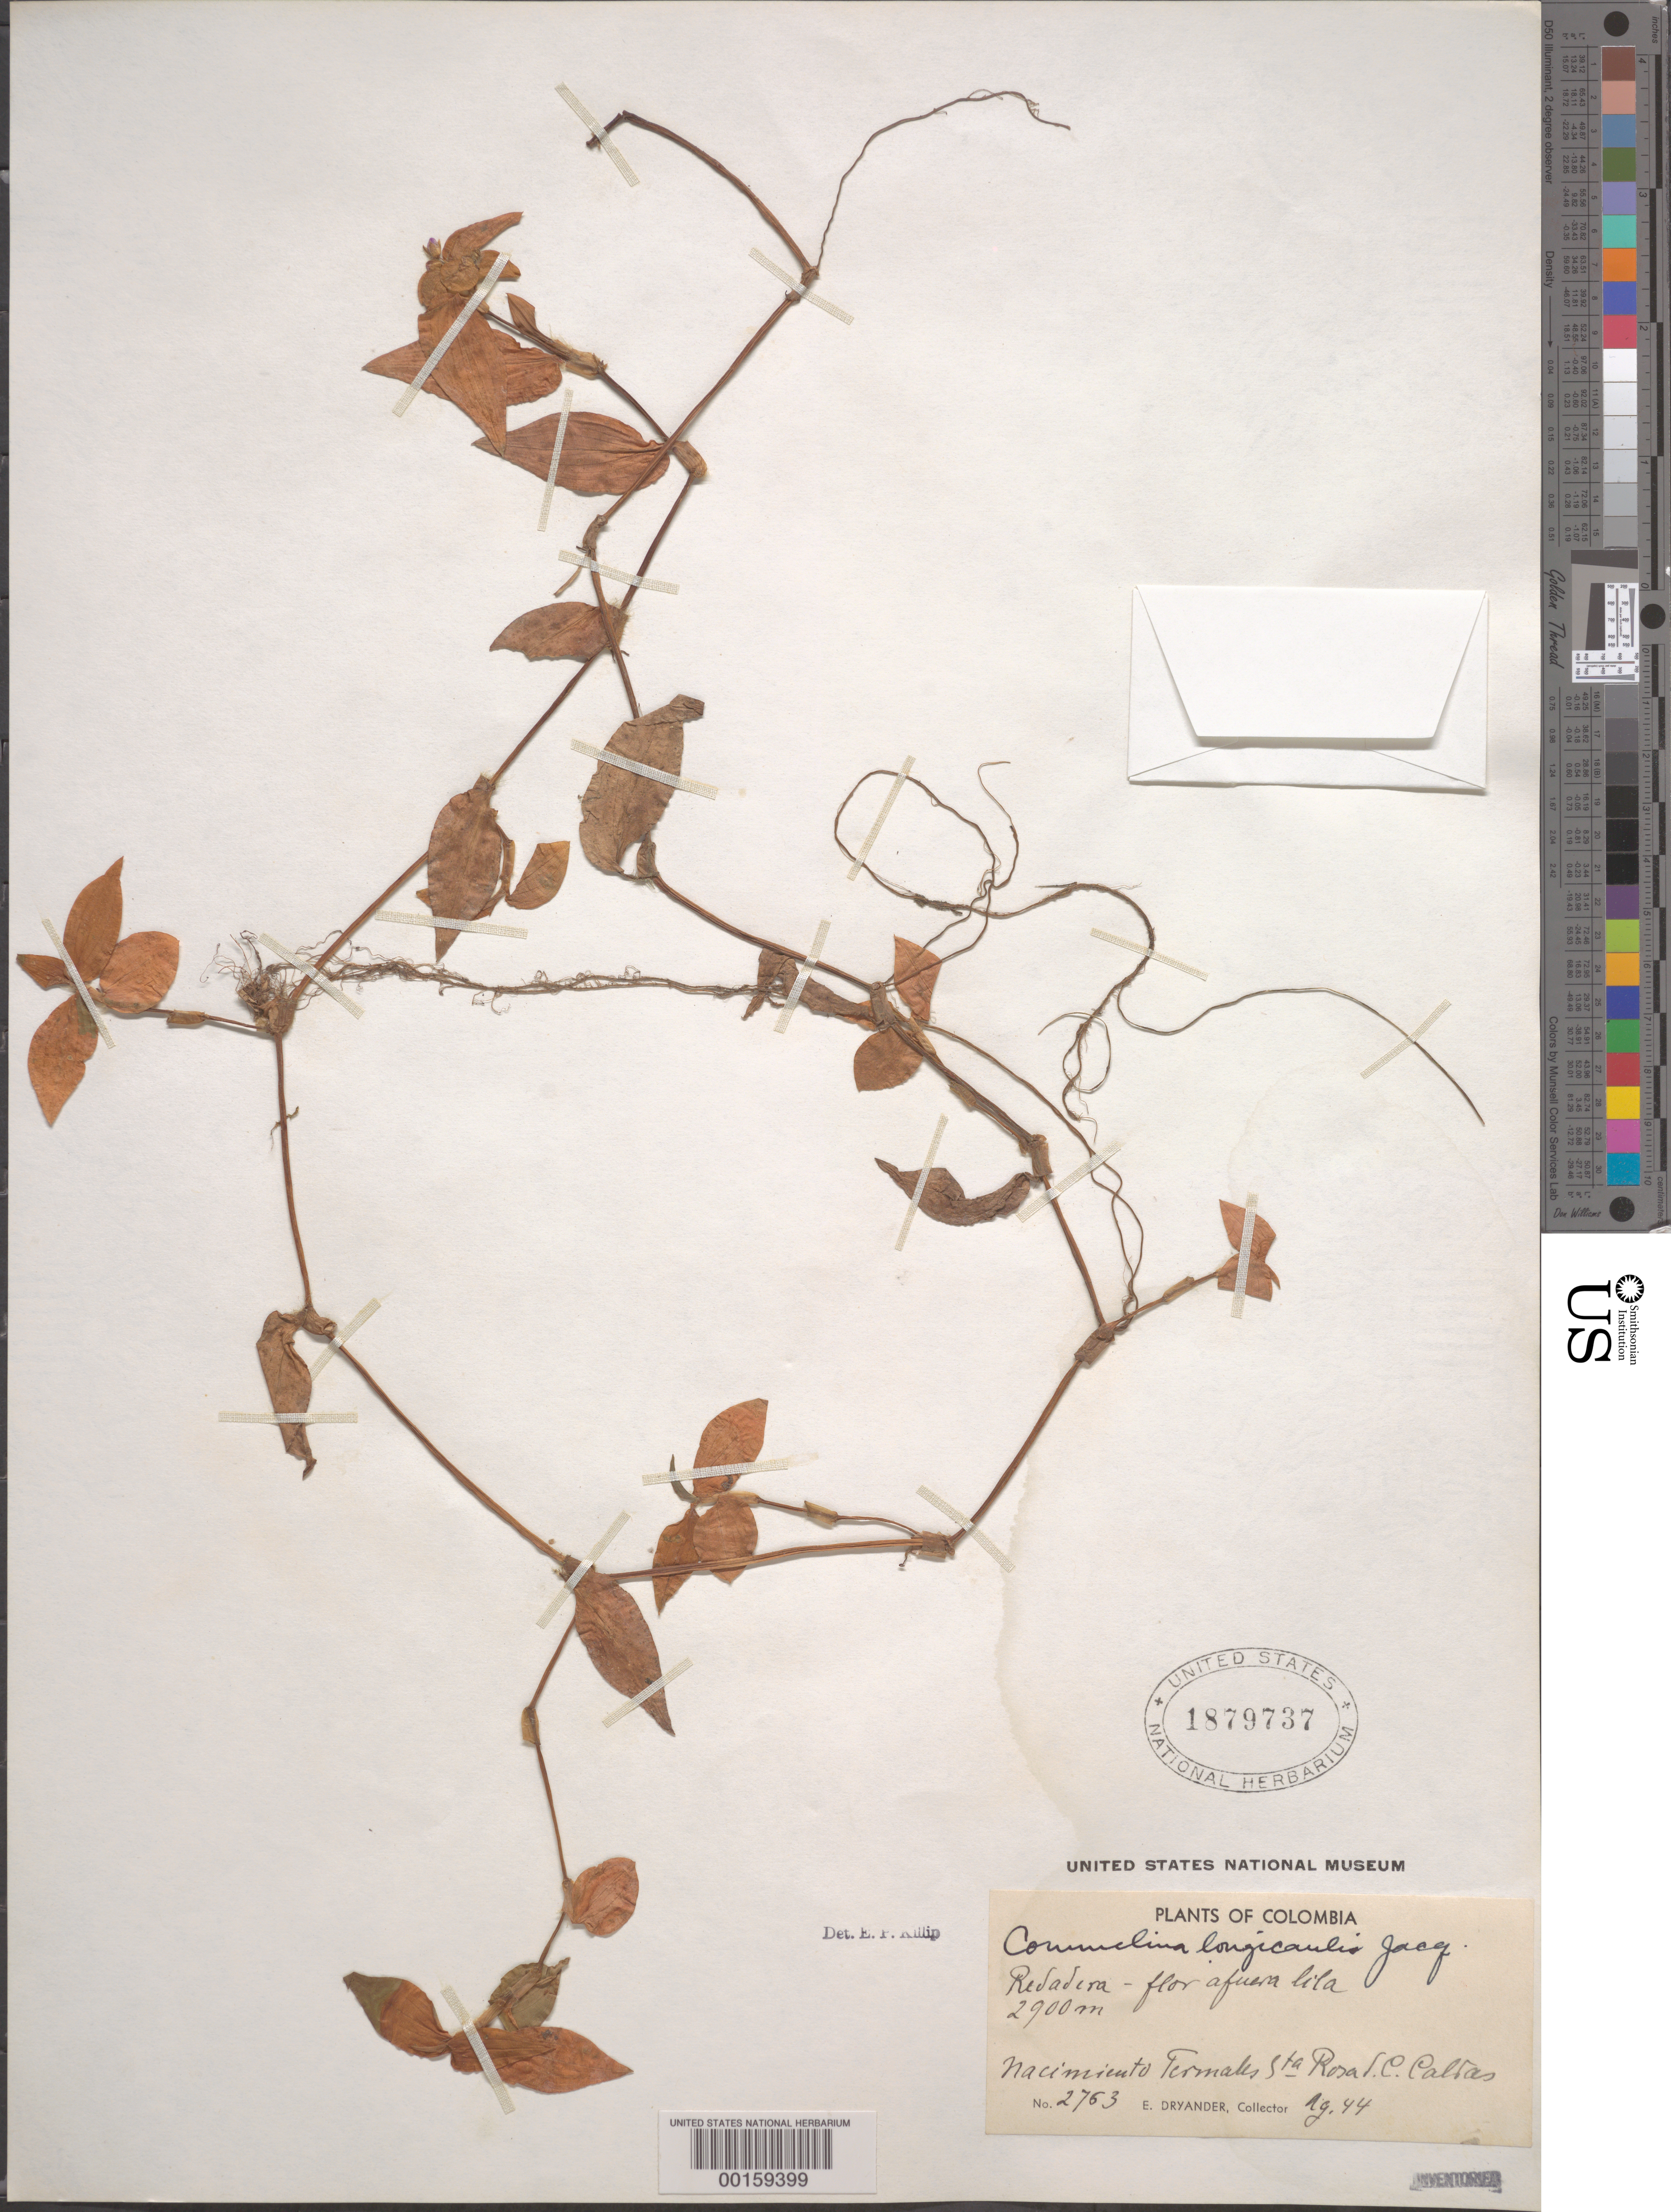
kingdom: Plantae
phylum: Tracheophyta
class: Liliopsida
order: Commelinales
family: Commelinaceae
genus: Commelina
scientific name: Commelina diffusa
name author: Burm. f.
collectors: E. I. Dryander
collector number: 2763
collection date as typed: Aug 1944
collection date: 1944-08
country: Colombia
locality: Nacimiento Termales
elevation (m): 2900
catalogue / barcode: US 1879737